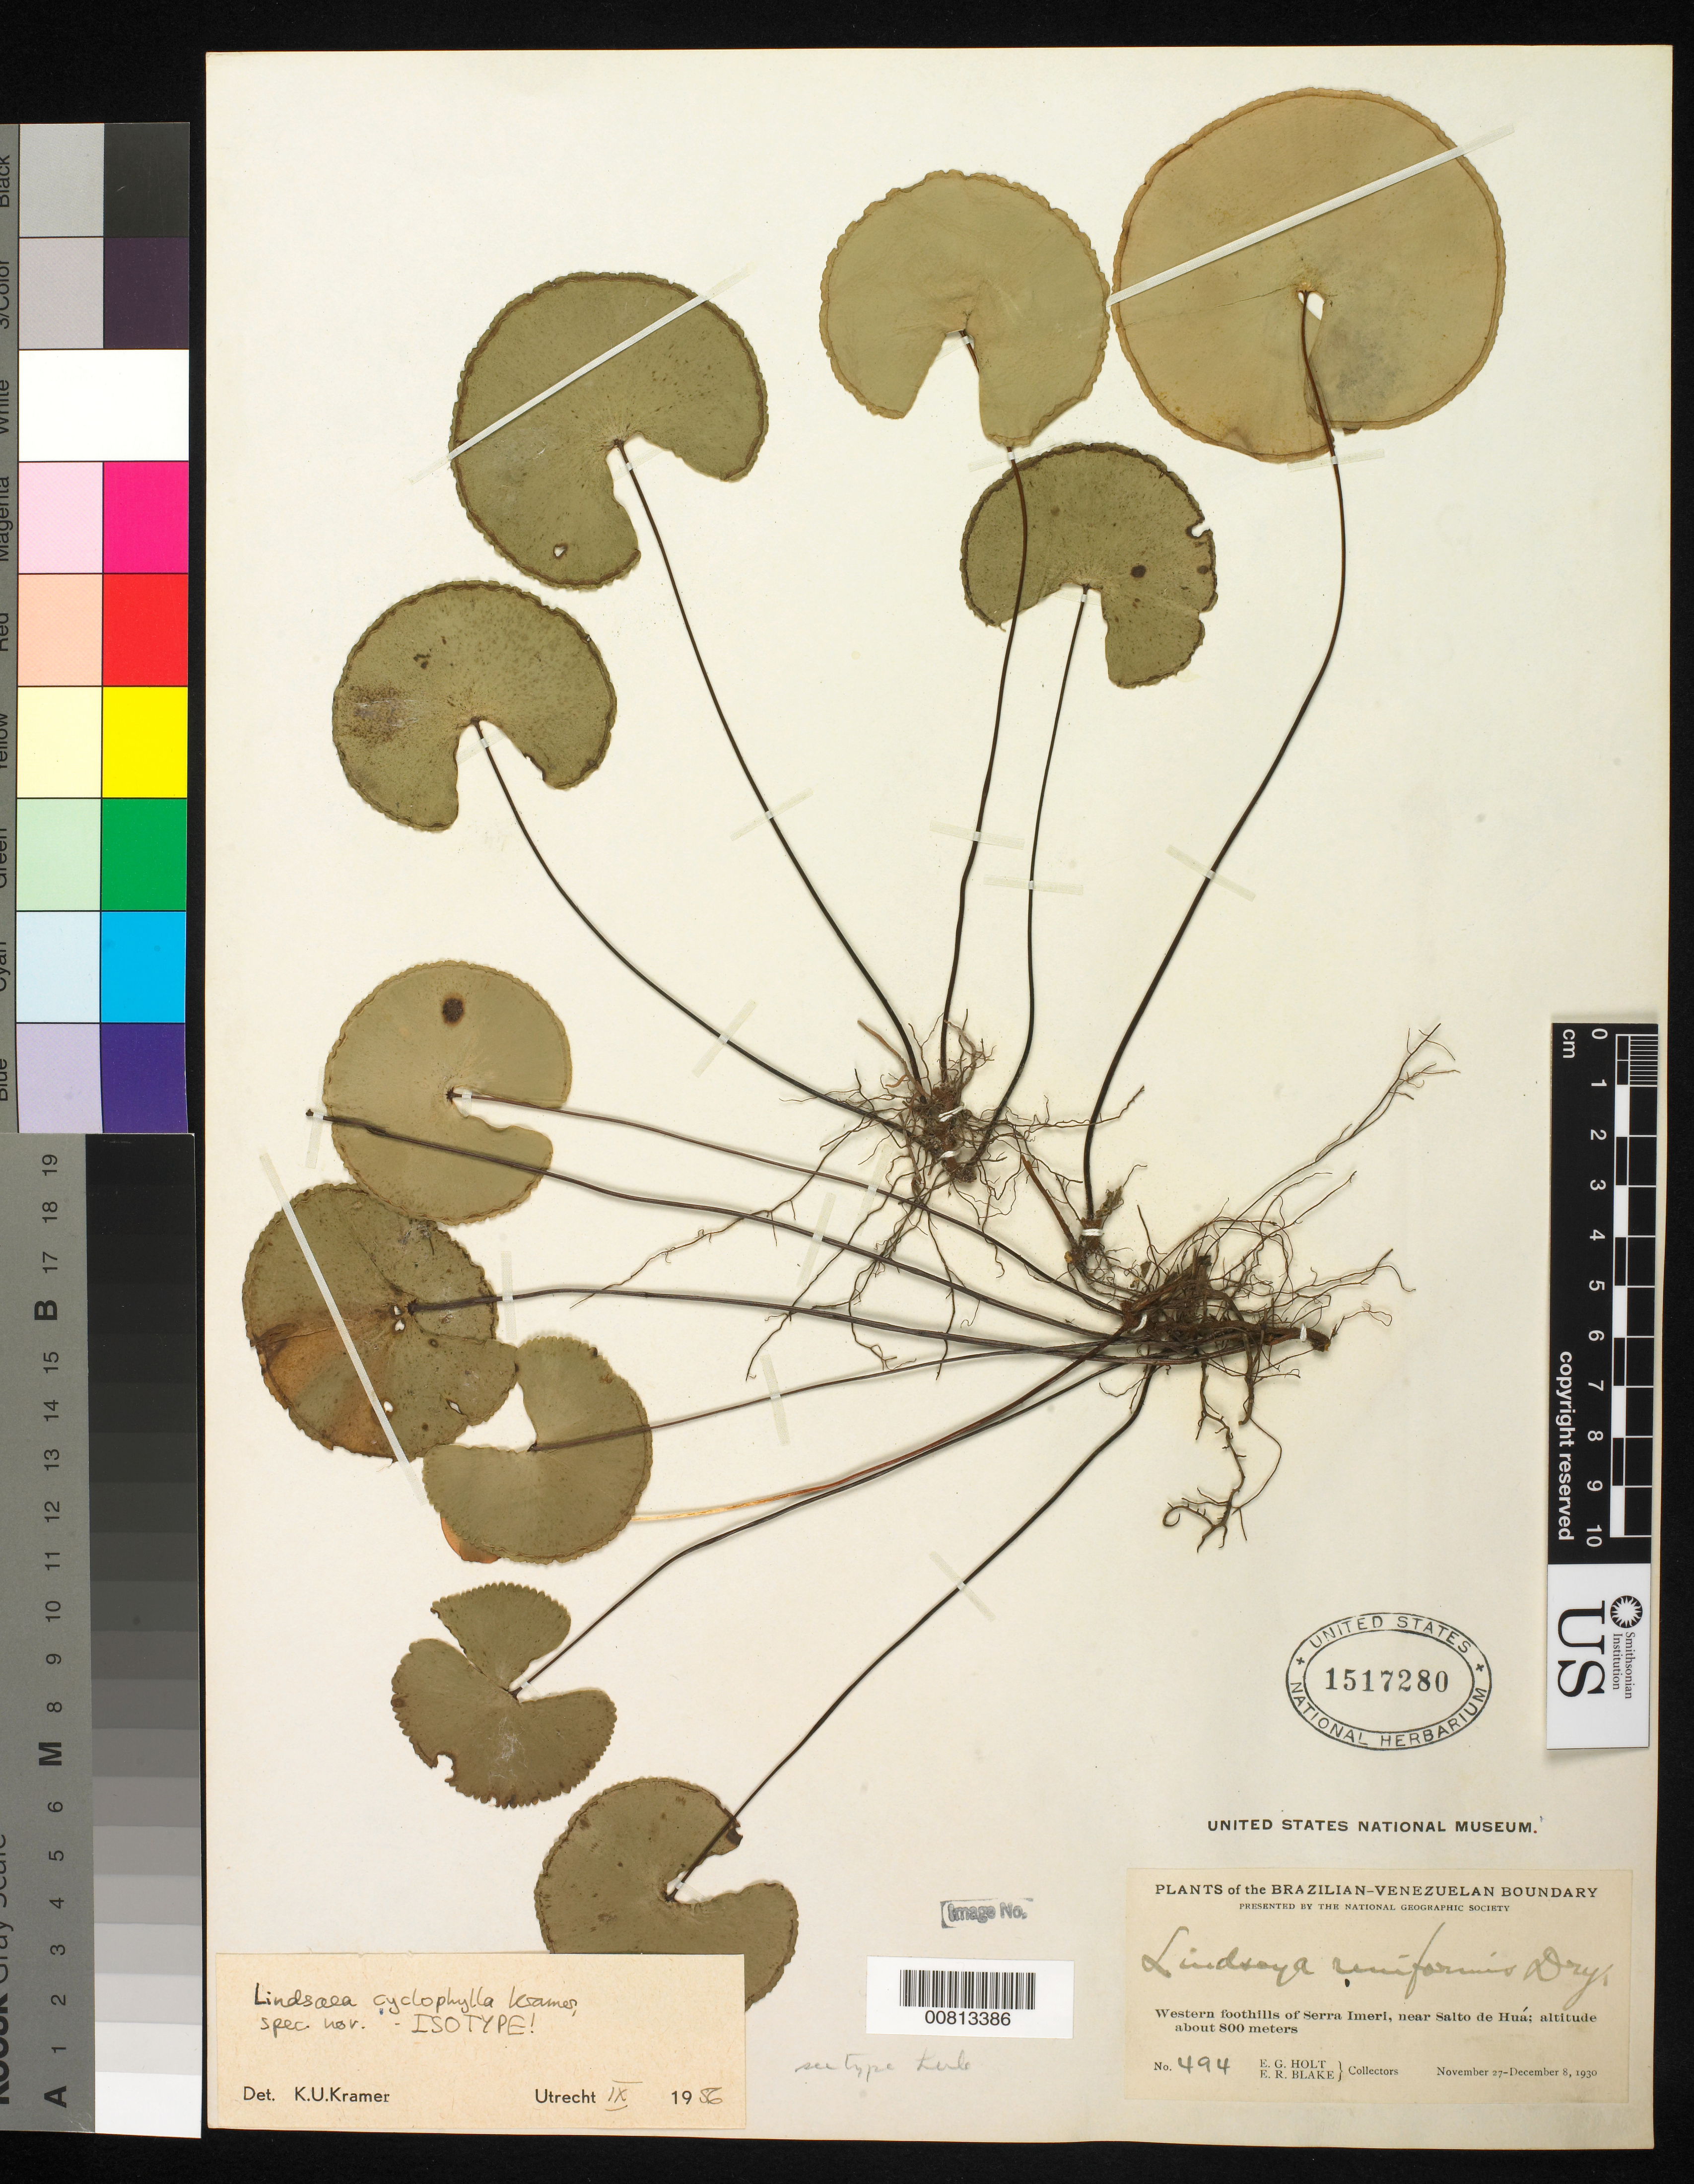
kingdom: Plantae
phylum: Tracheophyta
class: Polypodiopsida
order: Polypodiales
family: Lindsaeaceae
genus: Lindsaea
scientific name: Lindsaea cyclophylla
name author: K.U. Kramer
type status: Isotype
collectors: E. Holt & E. R. Blake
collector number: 494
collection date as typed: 27 Nov 1930 to 08 Dec 1930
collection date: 1930-11-27/1930-12-08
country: Venezuela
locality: Western foothills of Serra Interi, near Salto de Hua.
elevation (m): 800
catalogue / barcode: US 1517280